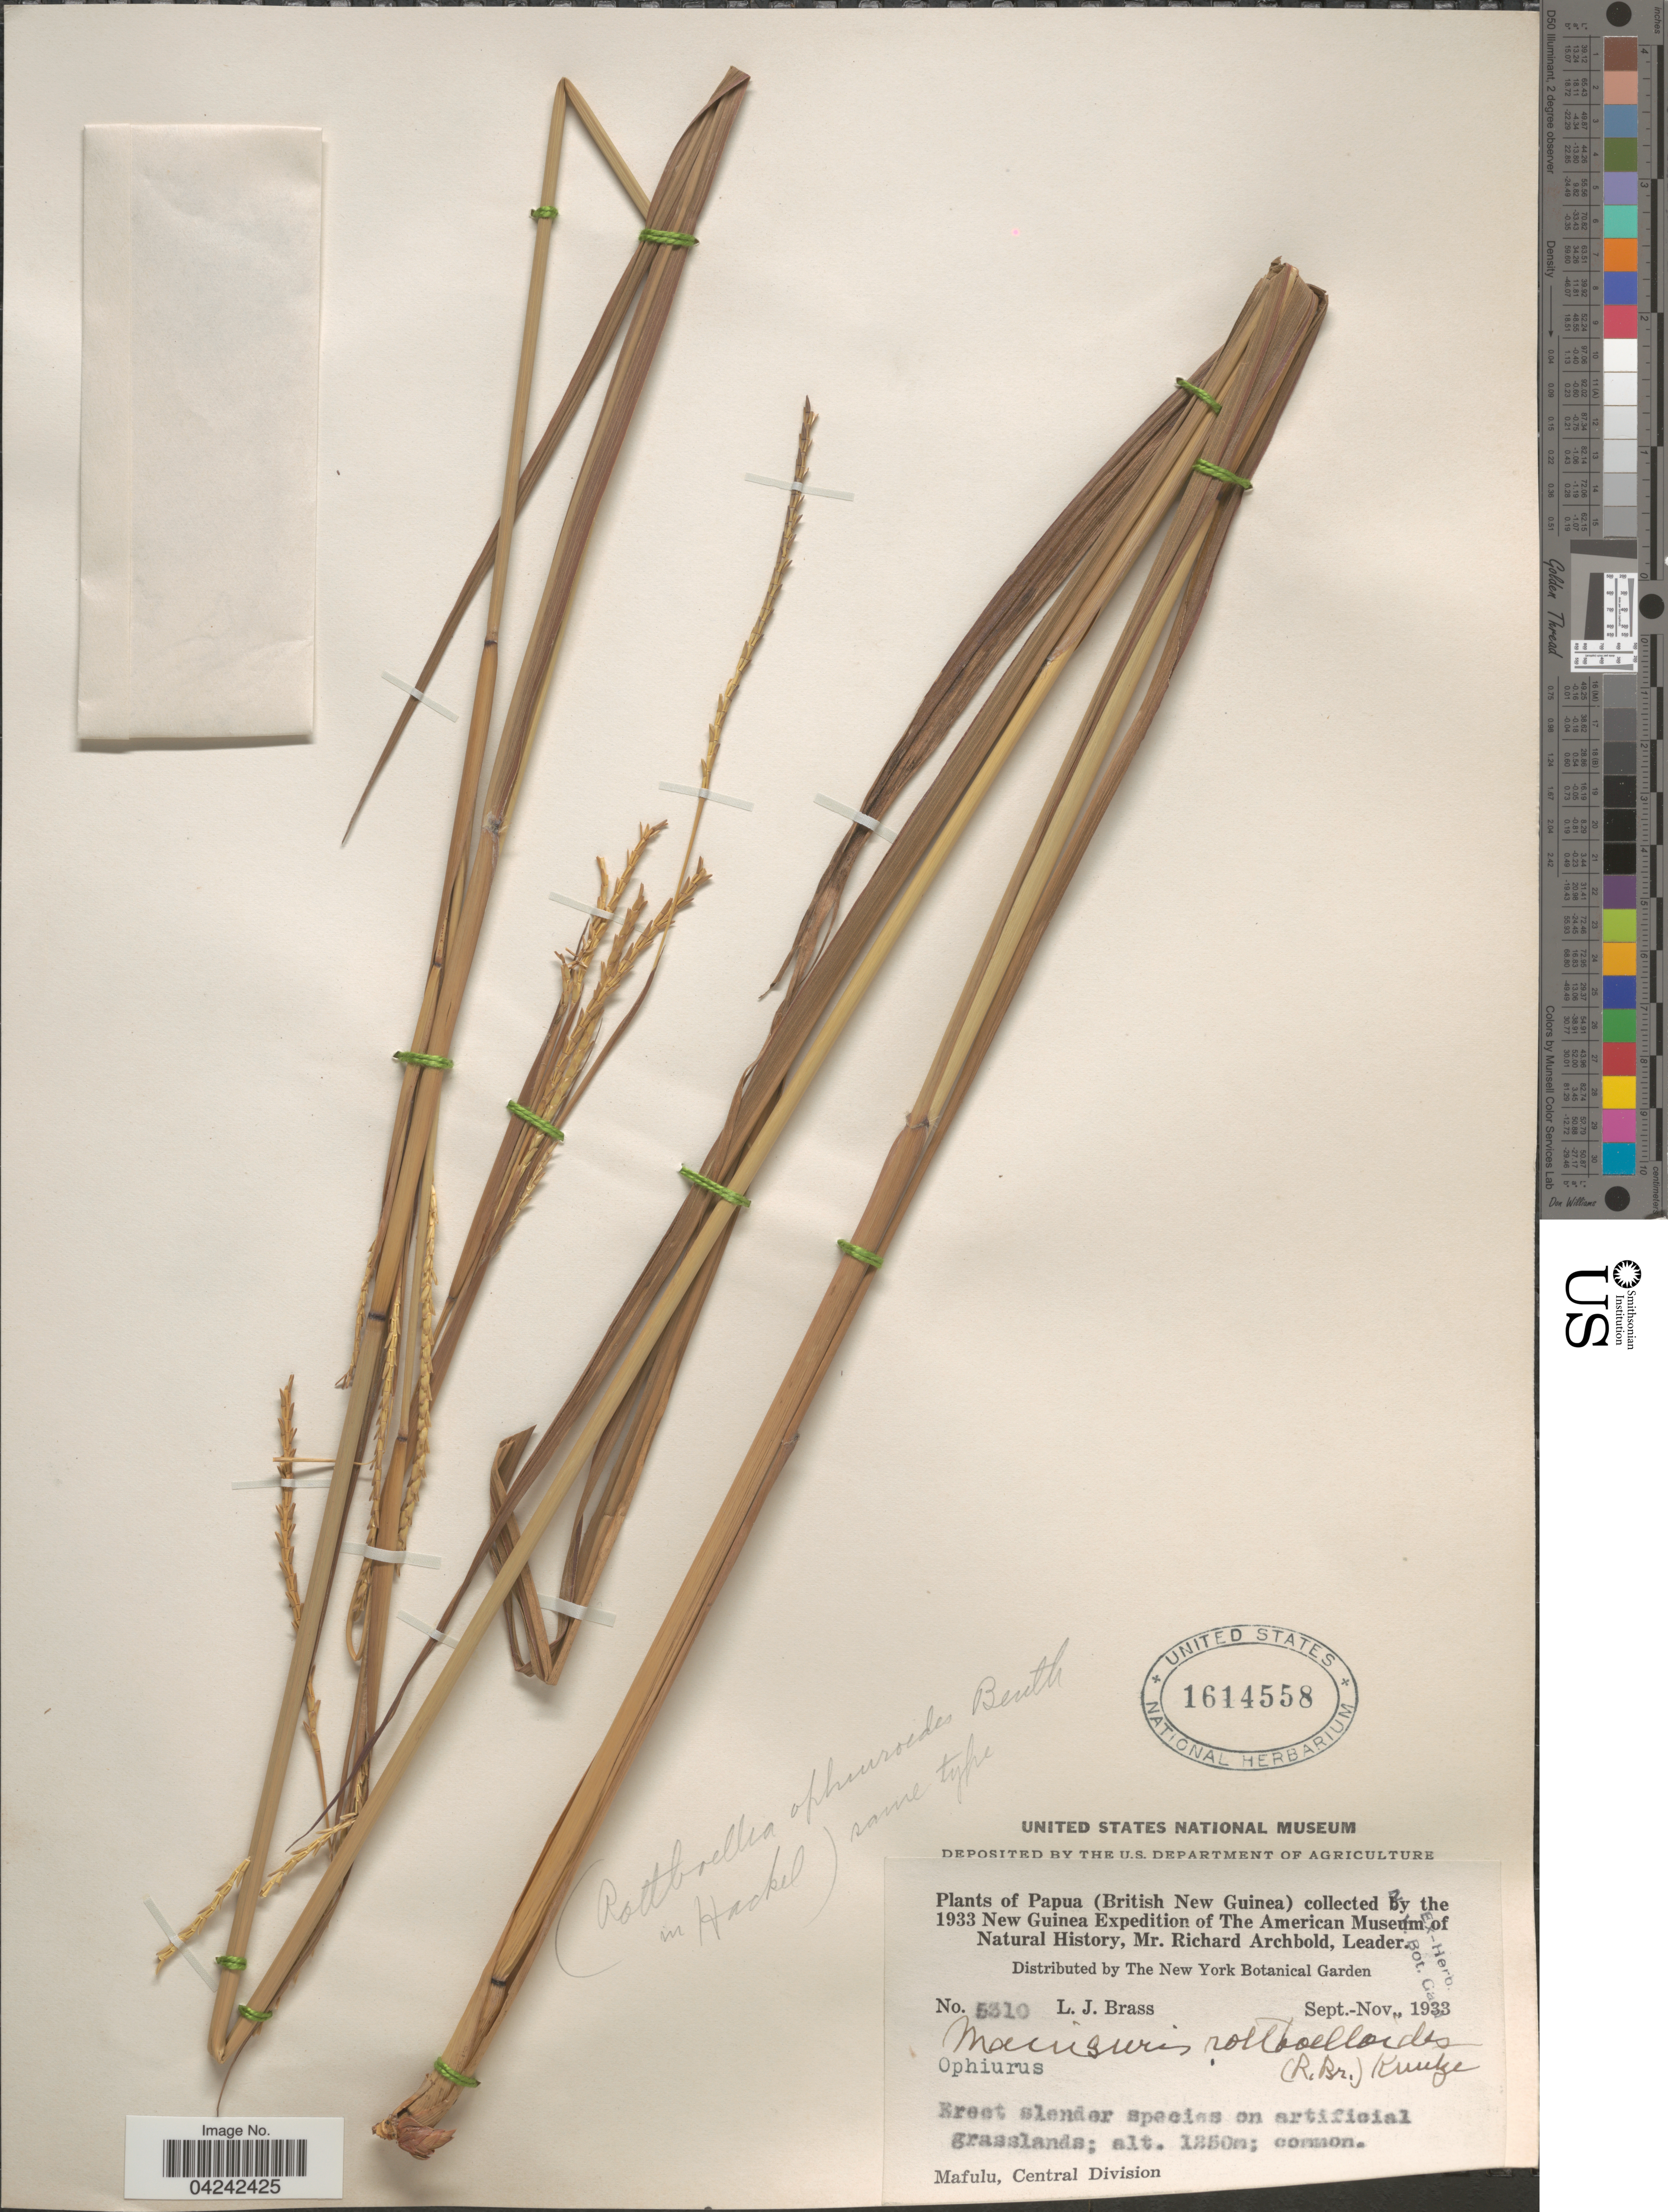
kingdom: Plantae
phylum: Tracheophyta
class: Liliopsida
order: Poales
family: Poaceae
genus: Rottboellia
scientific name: Rottboellia rottboellioides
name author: (R. Br.) Druce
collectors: L. J. Brass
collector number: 5310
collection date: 1933-09/1933-11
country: Papua New Guinea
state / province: Central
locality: Papua (British New Guinea). 1933 New Guinea Expedition of The American Museum of Natural History, Mr. Richard Archbold, Leader. Mafulu, Central Division.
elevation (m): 1250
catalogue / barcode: US 1614558